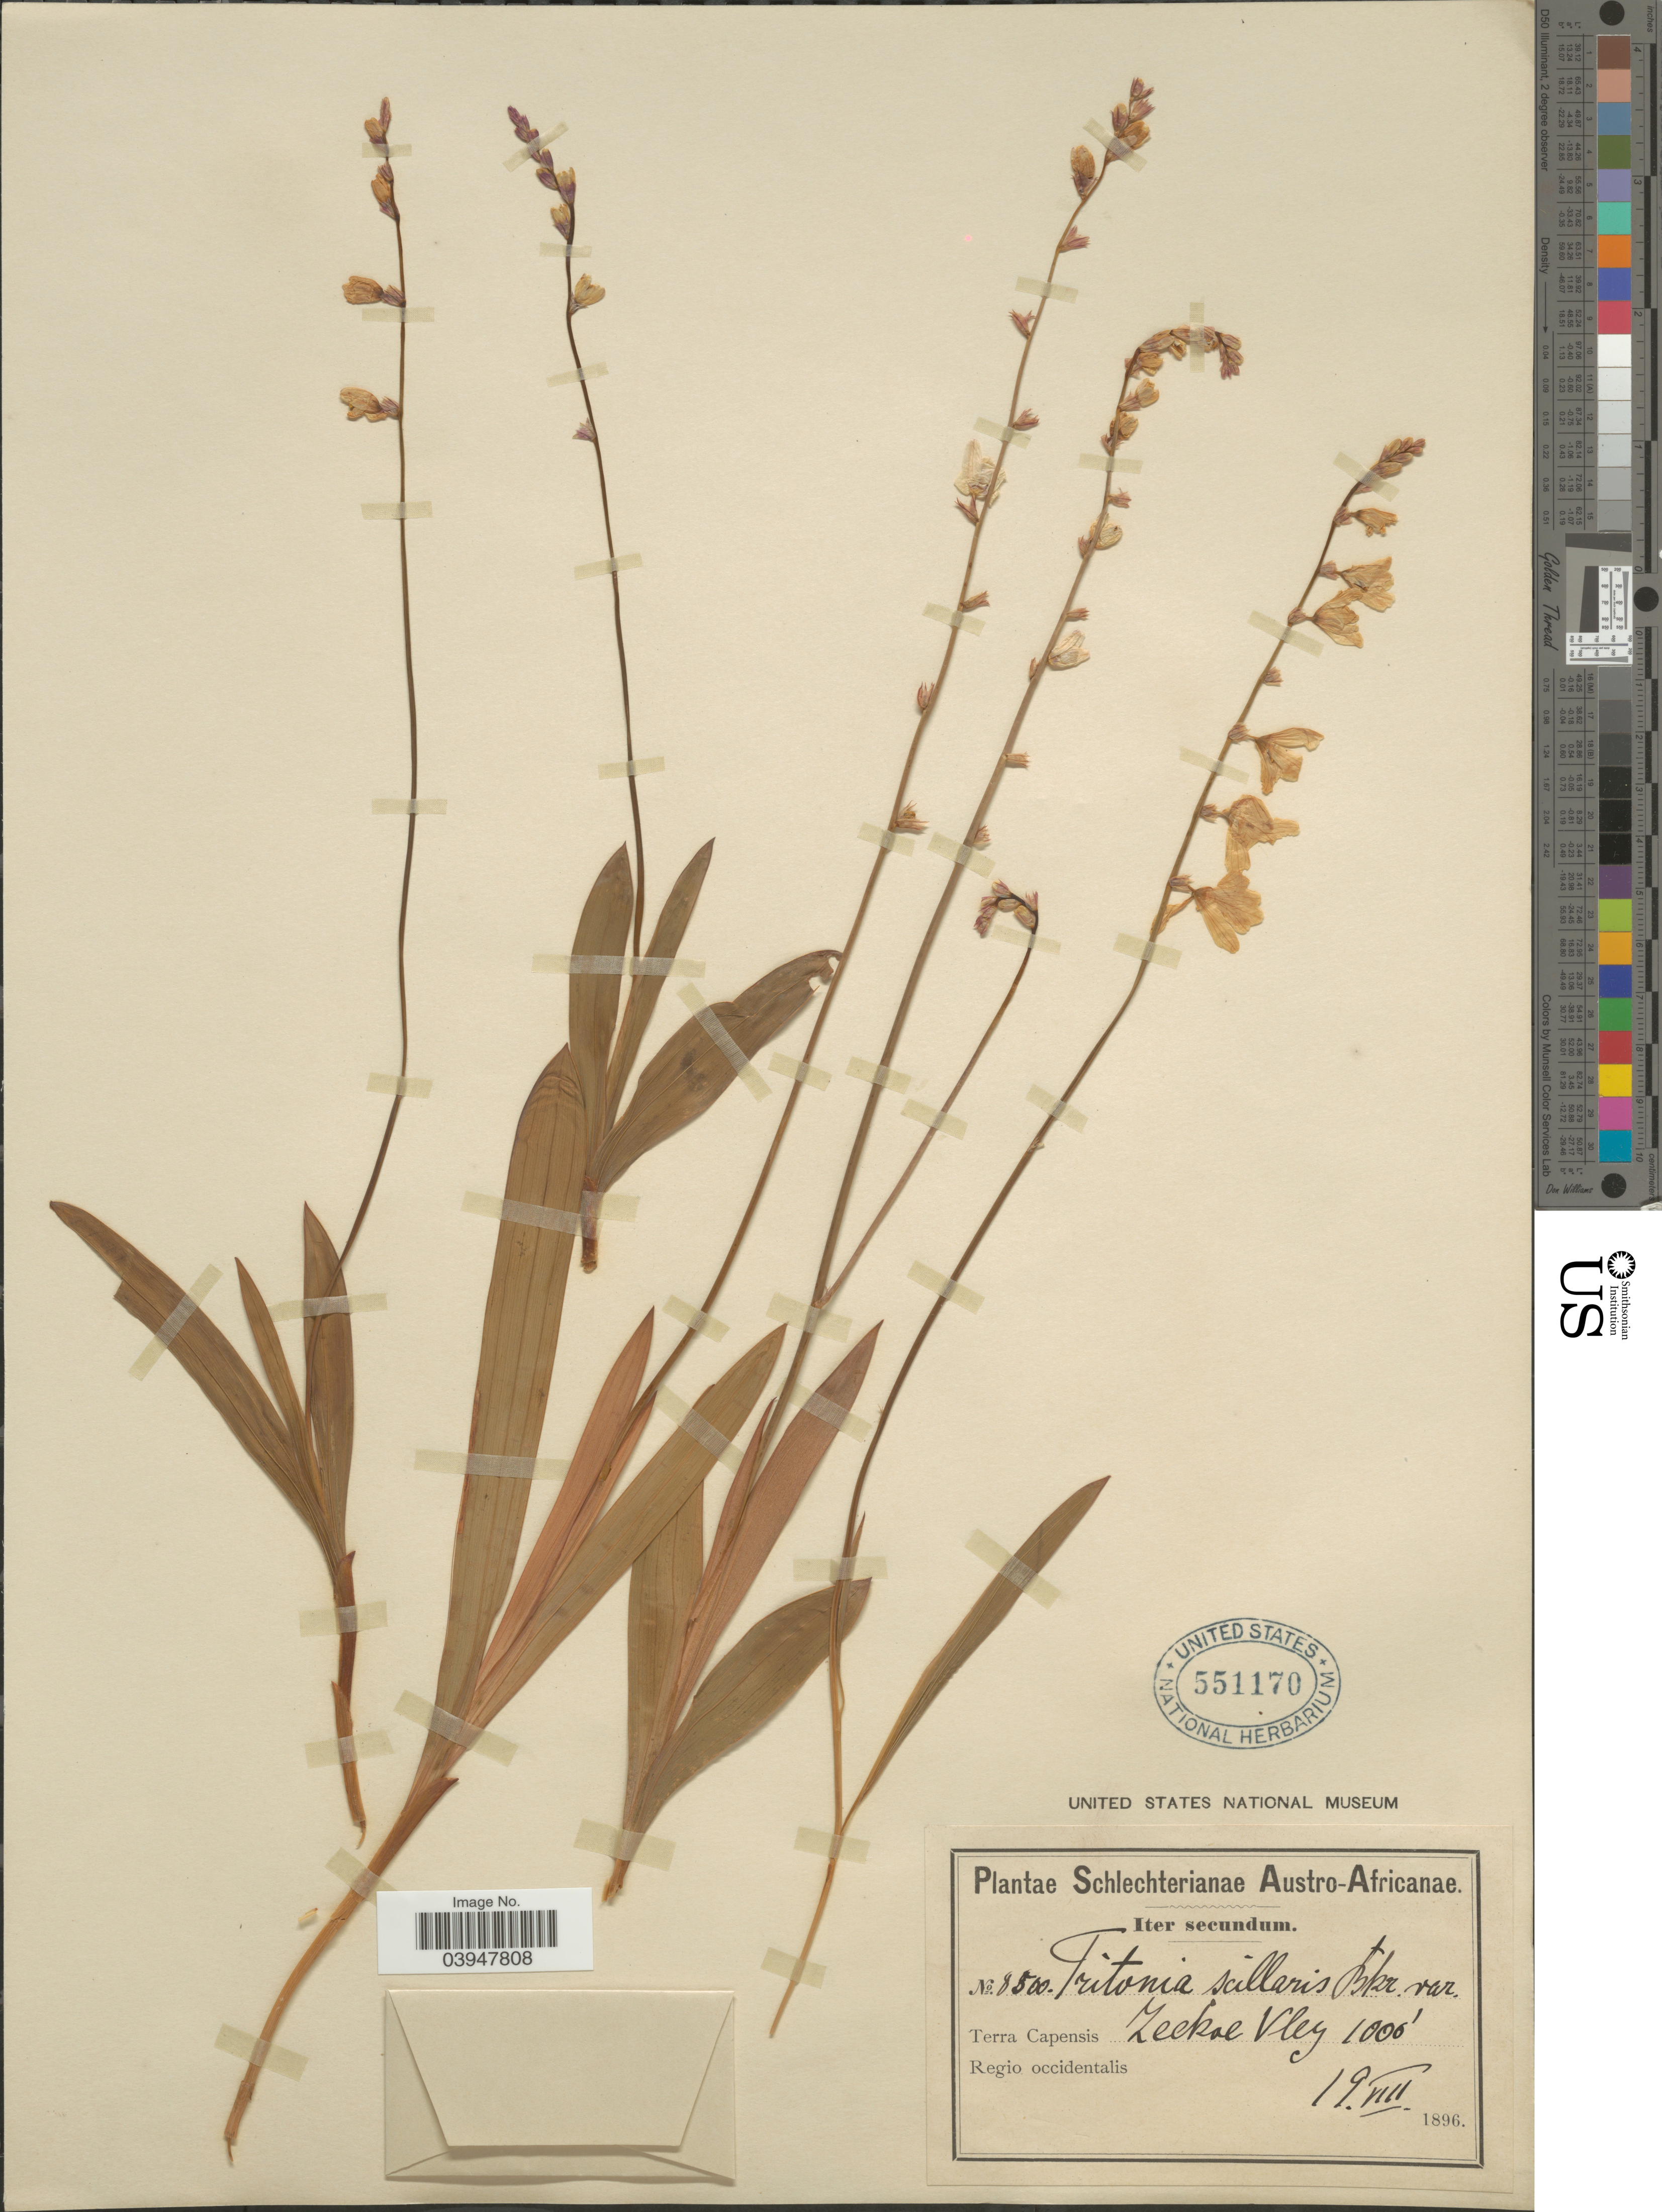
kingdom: Plantae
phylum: Tracheophyta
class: Liliopsida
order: Asparagales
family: Iridaceae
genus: Tritonia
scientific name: Tritonia scillaris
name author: (L.) Baker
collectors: Schlechter, --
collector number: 8500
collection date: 1896-08-19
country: South Africa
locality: Austro-Africanae. Terra Capensis. Zeekoe Vley. Regio occidentalis.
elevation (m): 305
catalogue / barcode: US 551170